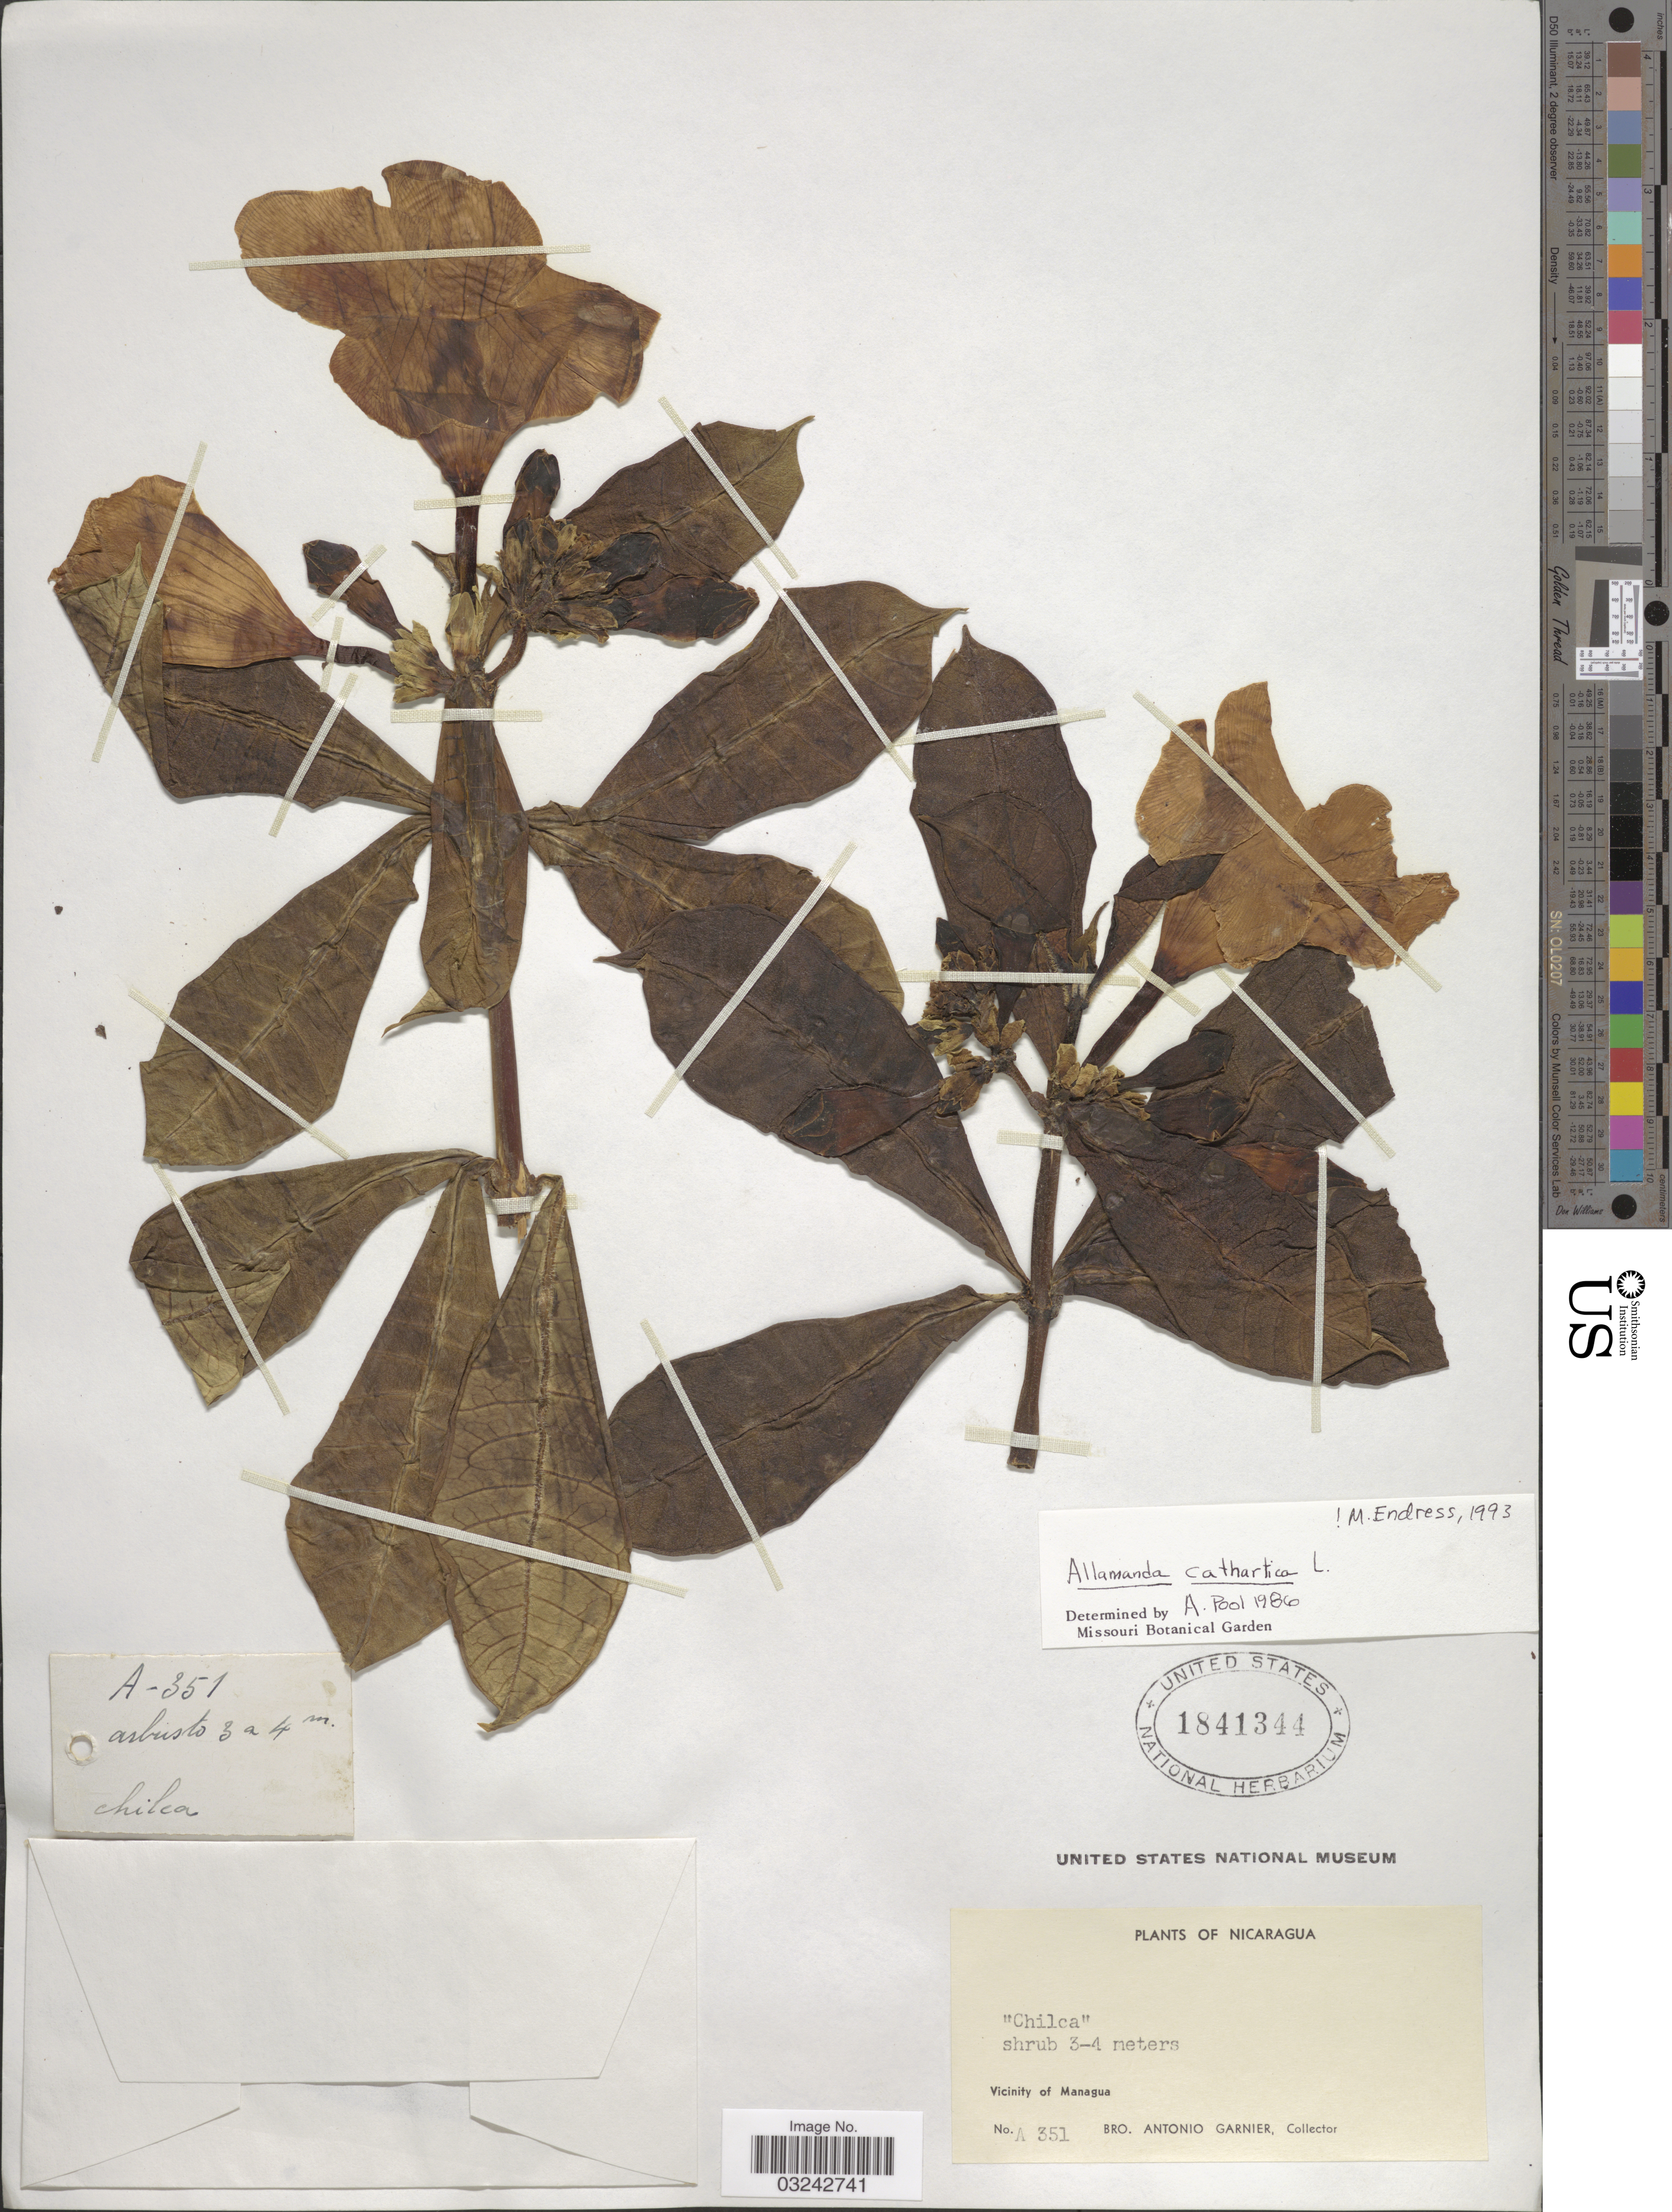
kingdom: Plantae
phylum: Tracheophyta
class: Magnoliopsida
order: Gentianales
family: Apocynaceae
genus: Allamanda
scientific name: Allamanda cathartica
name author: L.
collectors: Bro. A. Garnier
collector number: A351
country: Nicaragua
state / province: Managua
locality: Vicinity of Managua.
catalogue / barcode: US 1841344